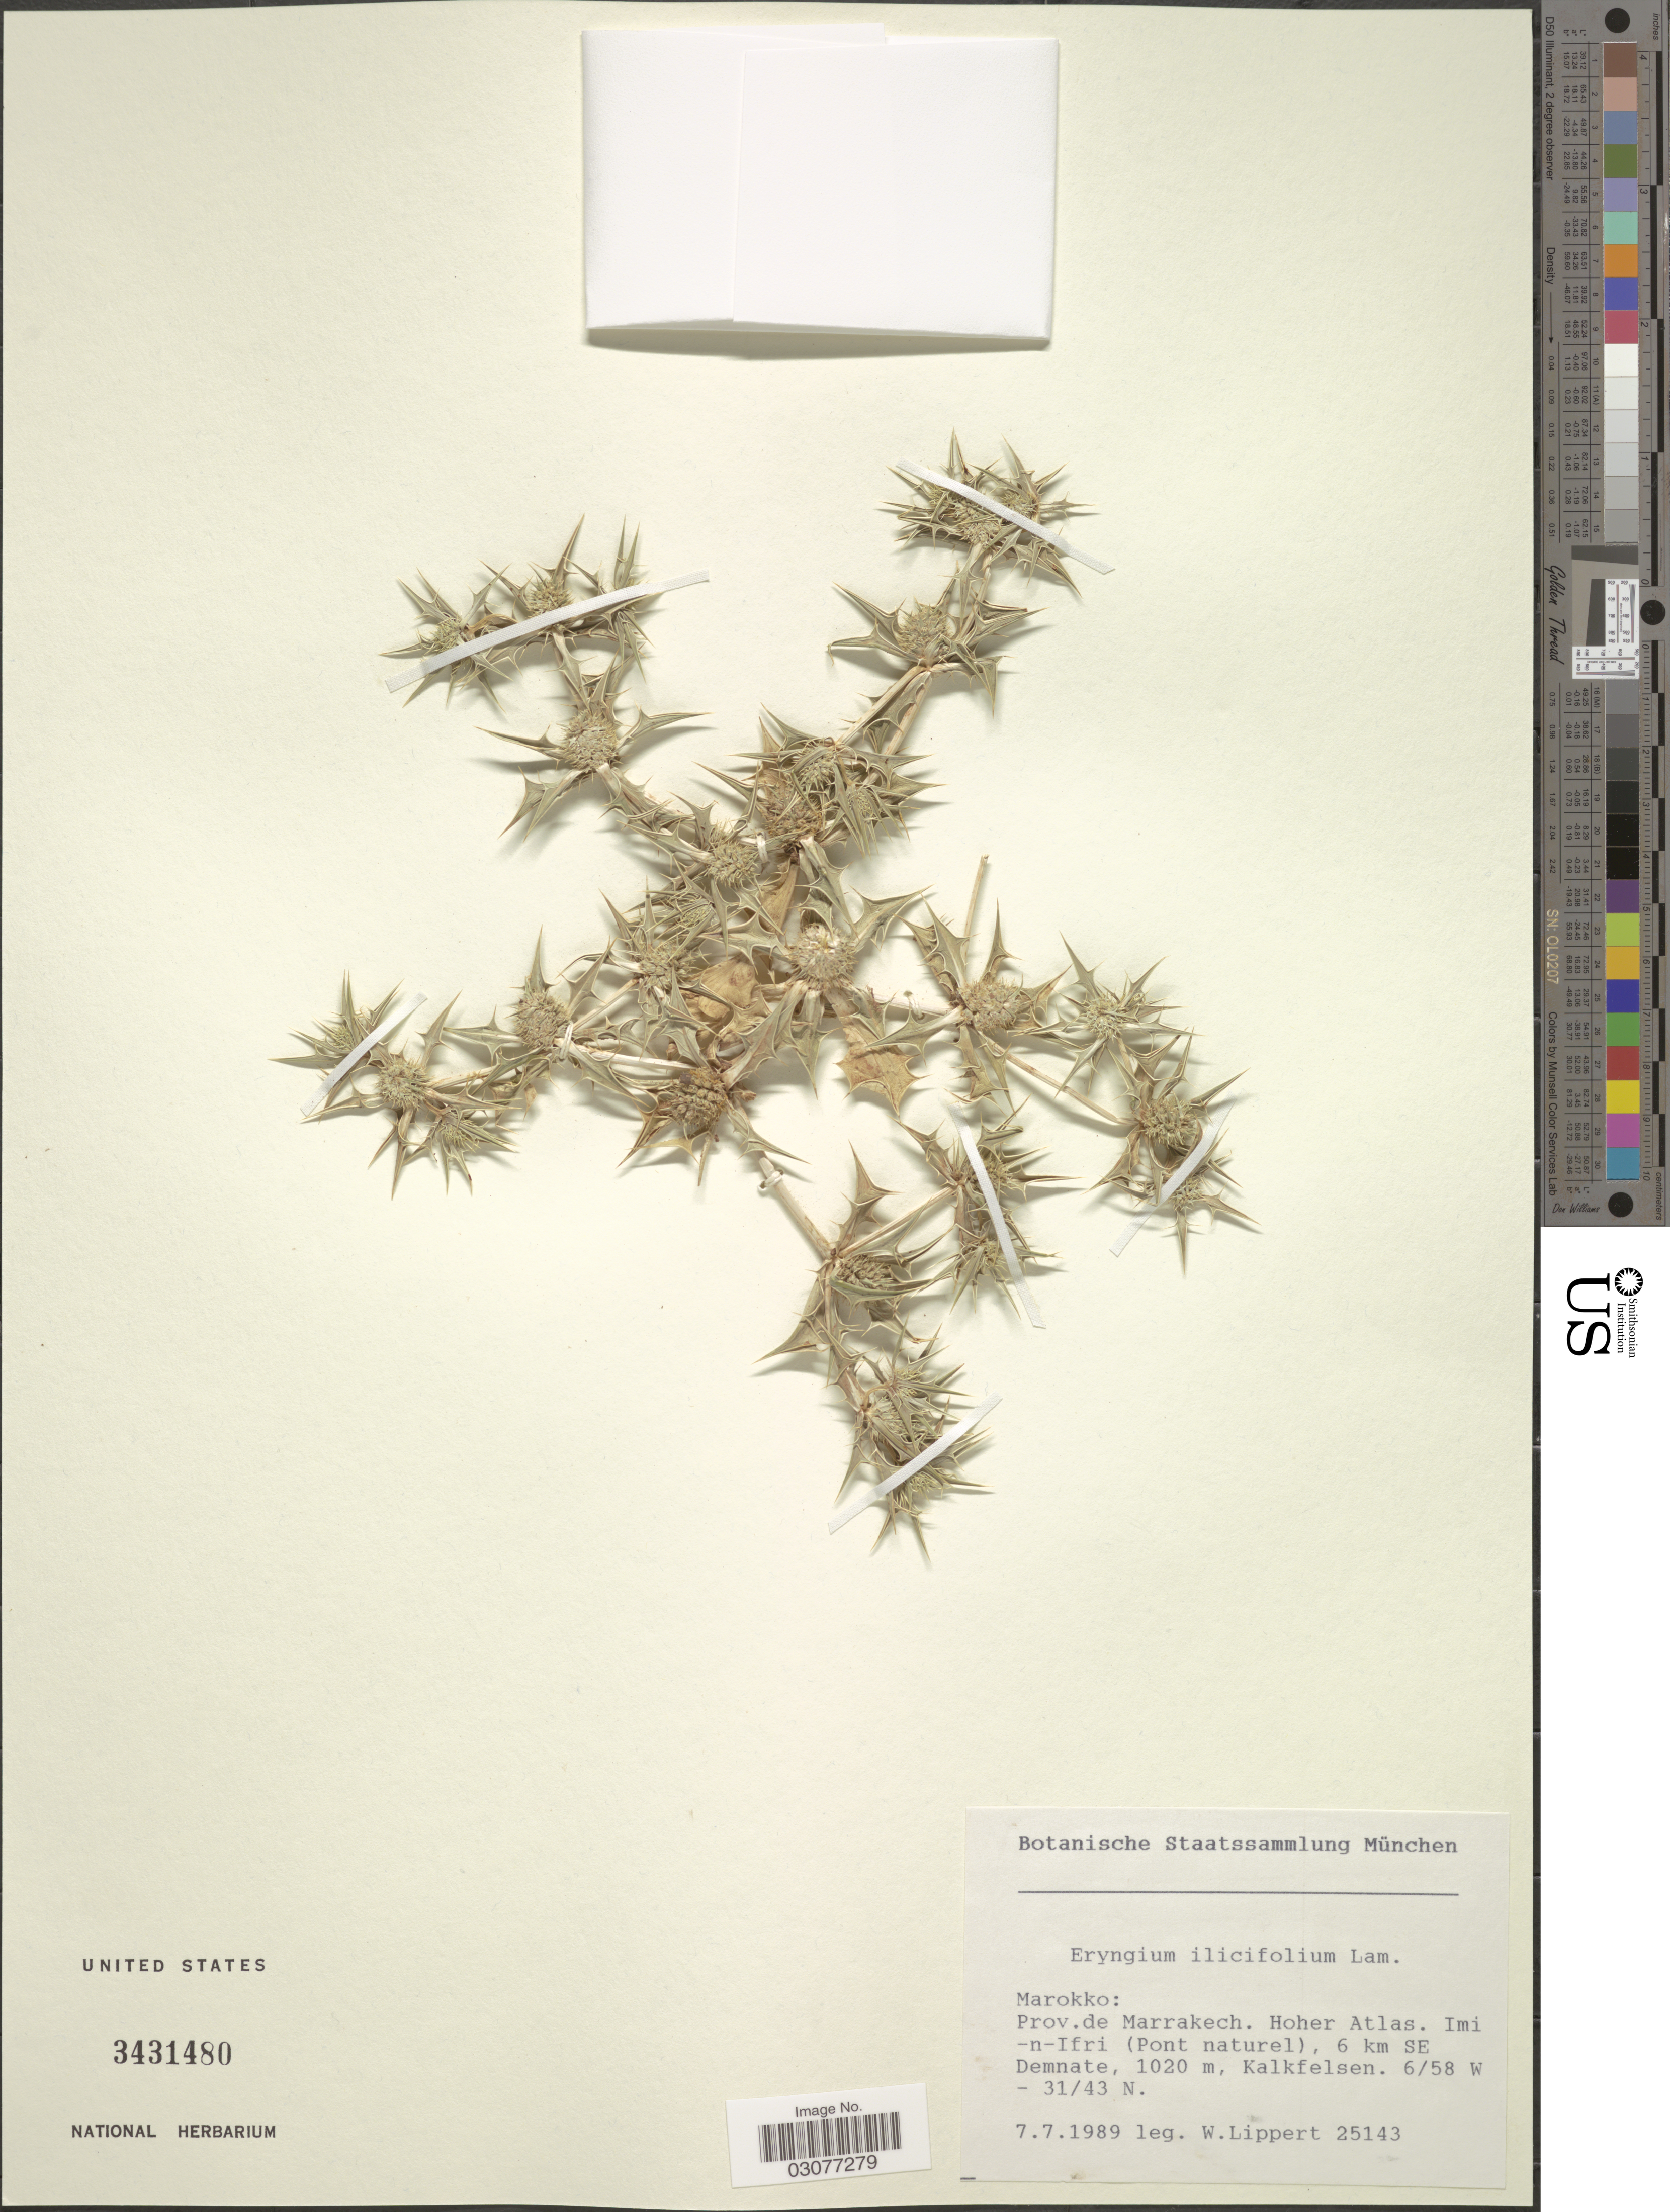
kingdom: Plantae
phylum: Tracheophyta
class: Magnoliopsida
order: Apiales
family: Apiaceae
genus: Eryngium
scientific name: Eryngium ilicifolium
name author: Lam.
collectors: W. Lippert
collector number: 25143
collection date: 1989-07-07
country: Morocco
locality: Marokko: Prov. de Marrakech. Hoher Atlas. Imi-n-Ifri (Pont naturel), 6 km SE Demnate, Kalkfelsen.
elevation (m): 1020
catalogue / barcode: US 3431480